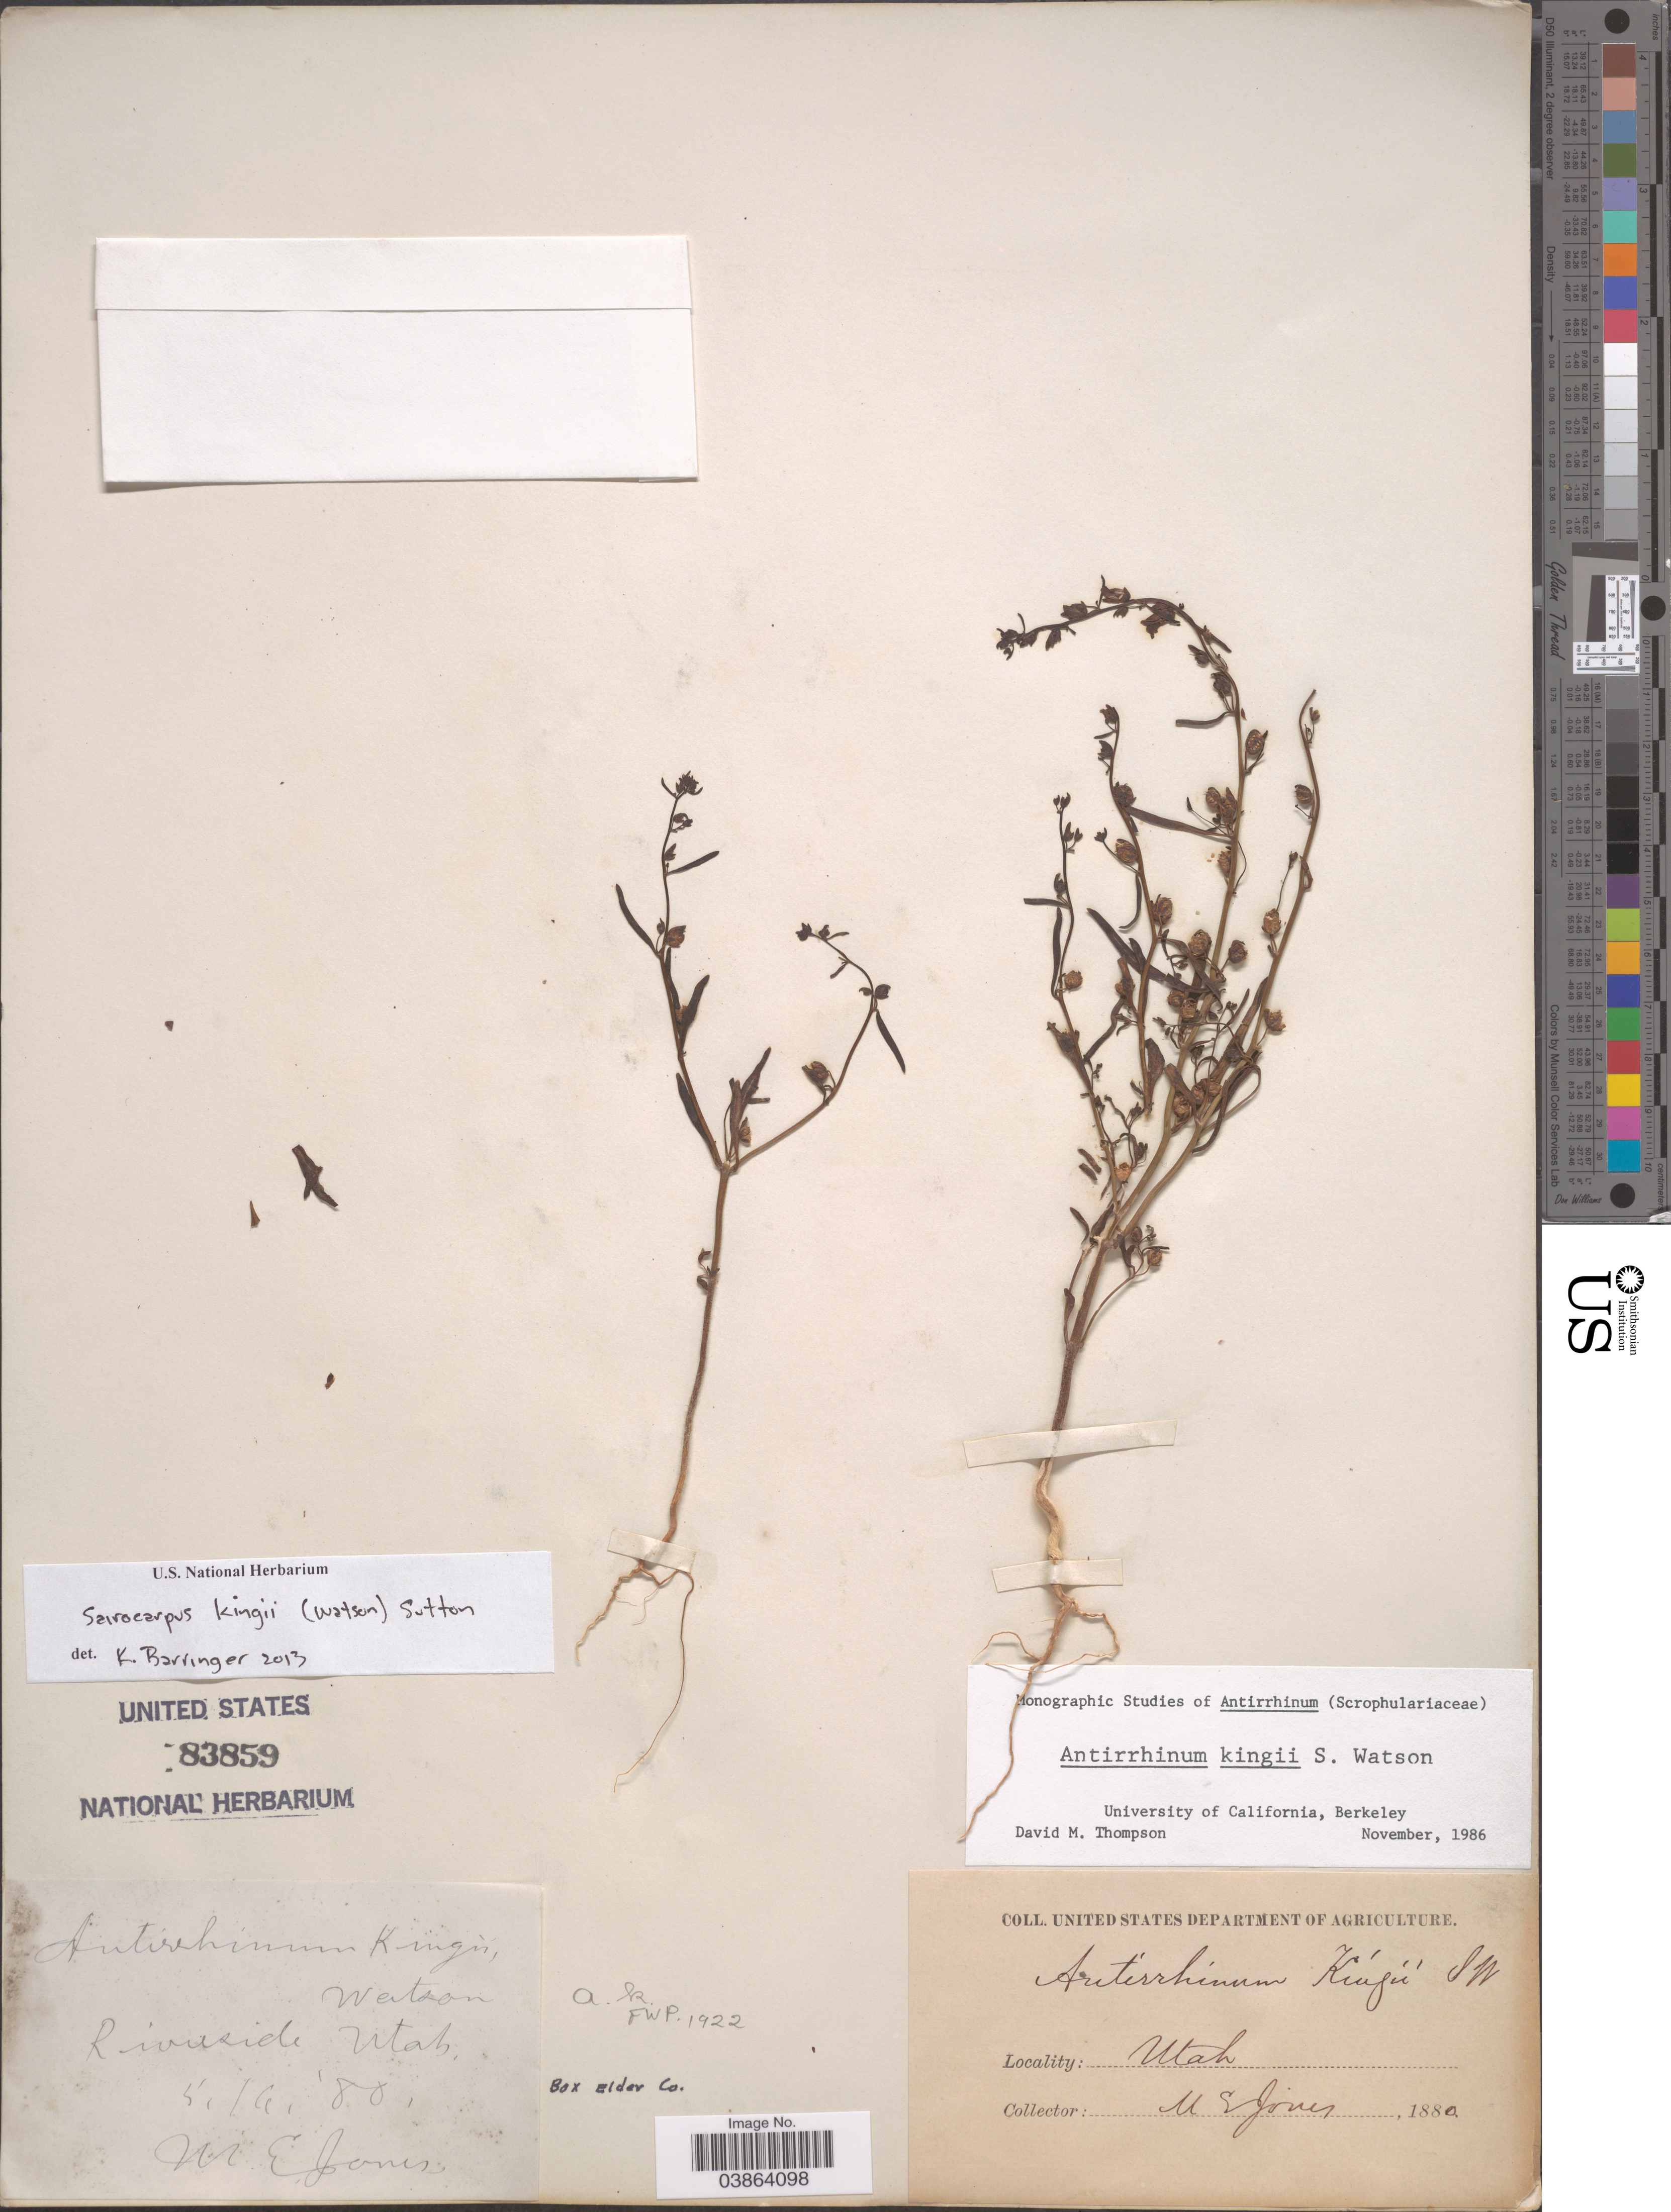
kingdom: Plantae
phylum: Tracheophyta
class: Magnoliopsida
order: Lamiales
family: Plantaginaceae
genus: Sairocarpus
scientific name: Sairocarpus kingii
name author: (S. Watson) D.A. Sutton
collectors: M. E. Jones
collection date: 1880-05-06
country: United States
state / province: Utah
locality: Riverside.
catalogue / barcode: US 83859